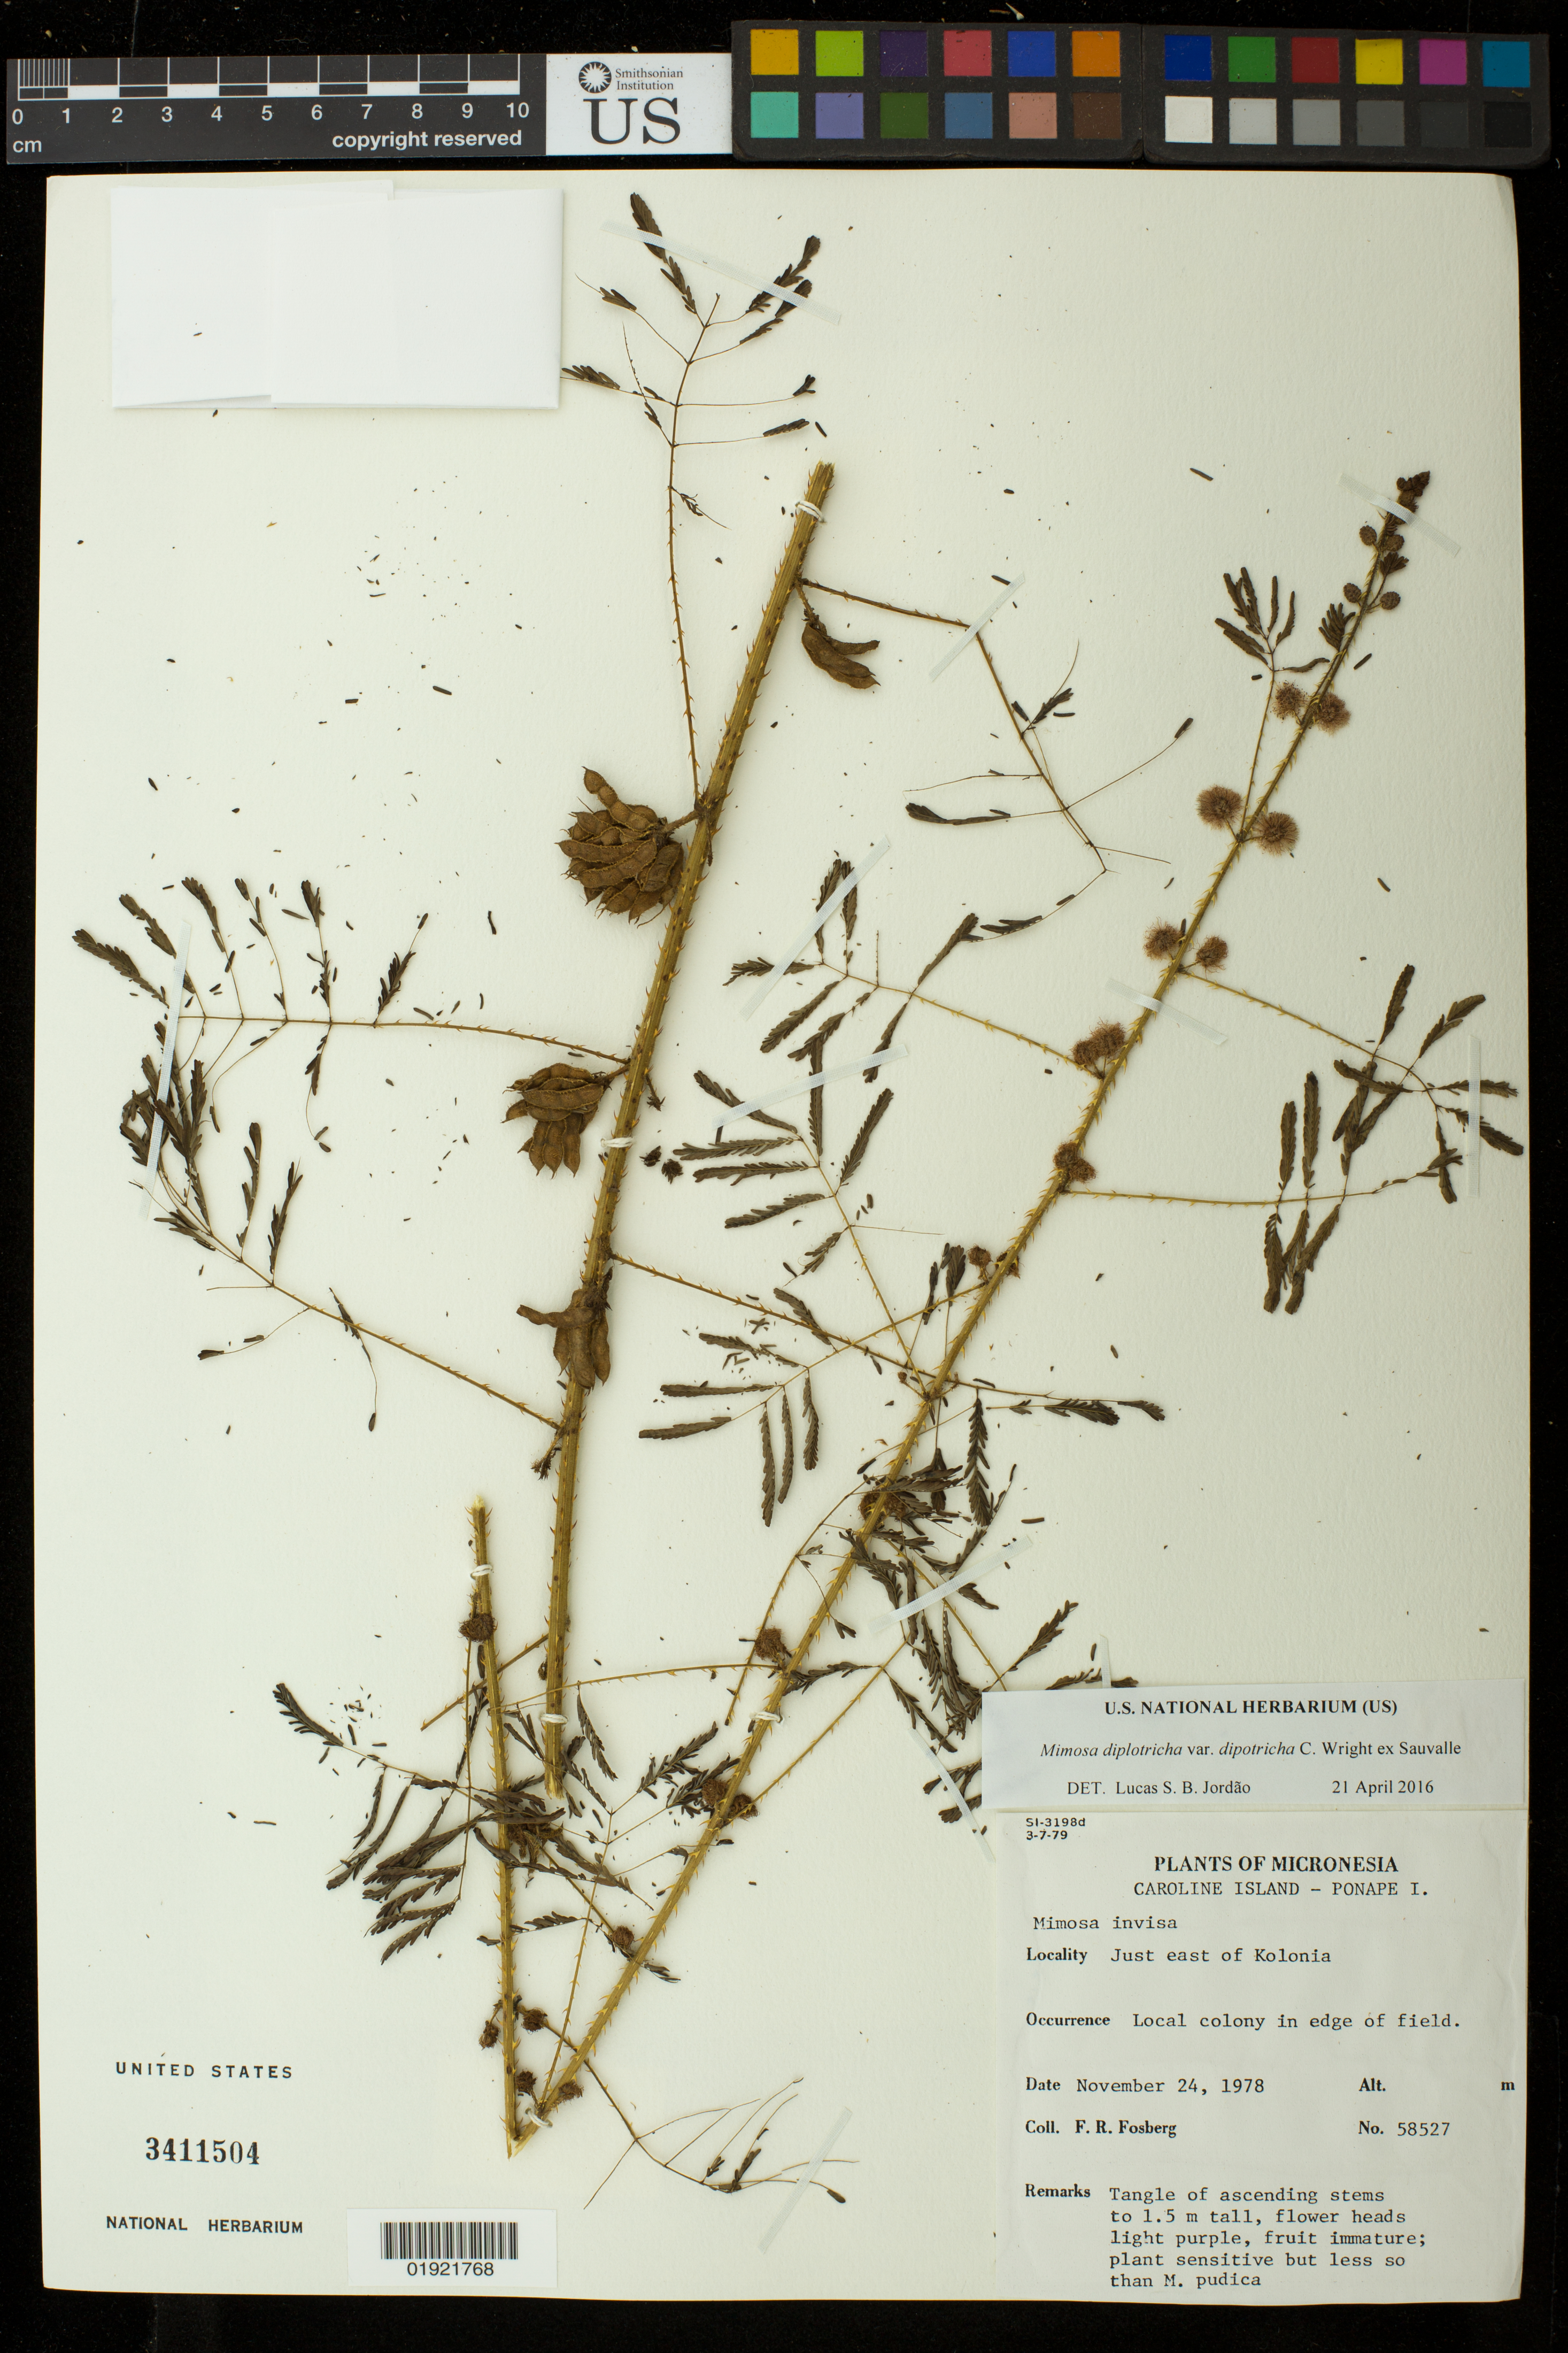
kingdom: Plantae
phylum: Tracheophyta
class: Magnoliopsida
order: Fabales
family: Fabaceae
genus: Mimosa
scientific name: Mimosa diplotricha var. diplotricha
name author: C. Wright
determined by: Jordao, Lucas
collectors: F. R. Fosberg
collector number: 58527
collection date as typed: November 24, 1978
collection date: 1978-11-24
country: Micronesia, Federated States of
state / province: Pohnpei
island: Ponape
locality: Just east of Kolonia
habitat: local colony in edge of field.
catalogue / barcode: US 3411504